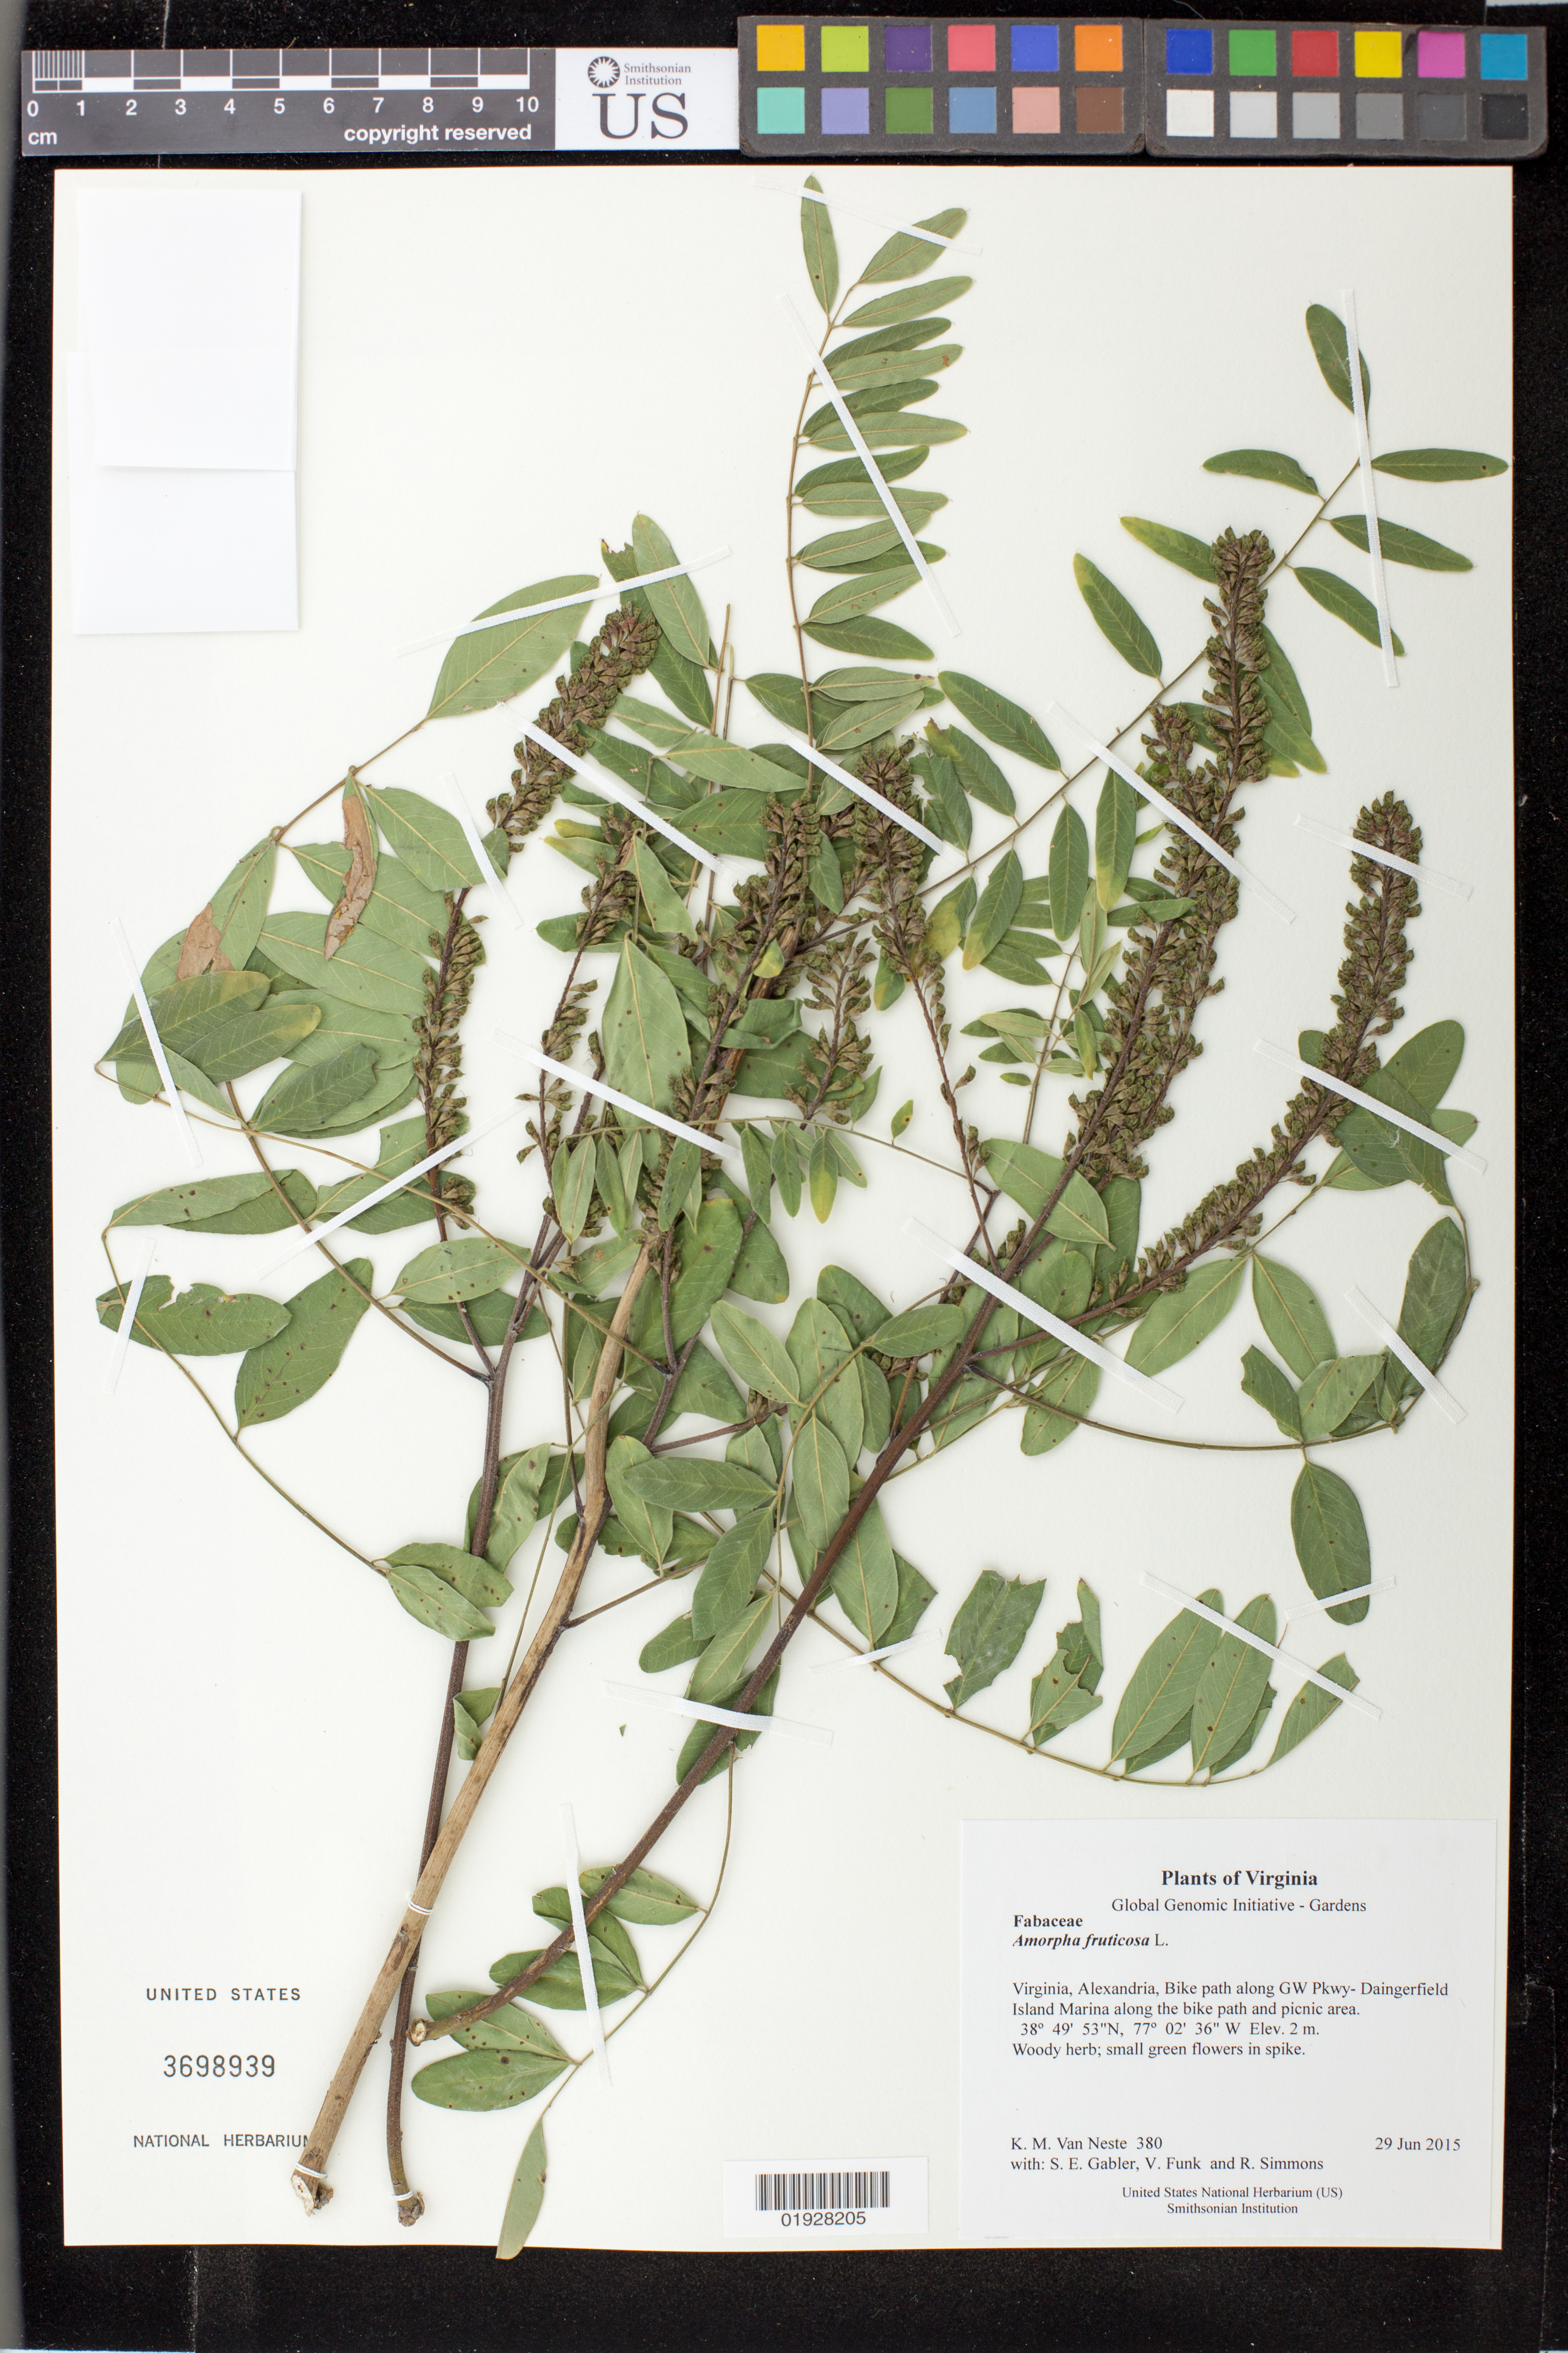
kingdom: Plantae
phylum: Tracheophyta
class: Magnoliopsida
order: Fabales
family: Fabaceae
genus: Amorpha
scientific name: Amorpha fruticosa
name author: L.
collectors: K. M. Van Neste, S. E. Gabler, V. Funk & R. Simmons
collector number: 380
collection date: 2015-06-29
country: United States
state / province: Virginia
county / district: City of Alexandria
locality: Bike path along GW Pkwy- Dangerfield Island Marina along the bike path and picnic area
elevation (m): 2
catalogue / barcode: US 3698939